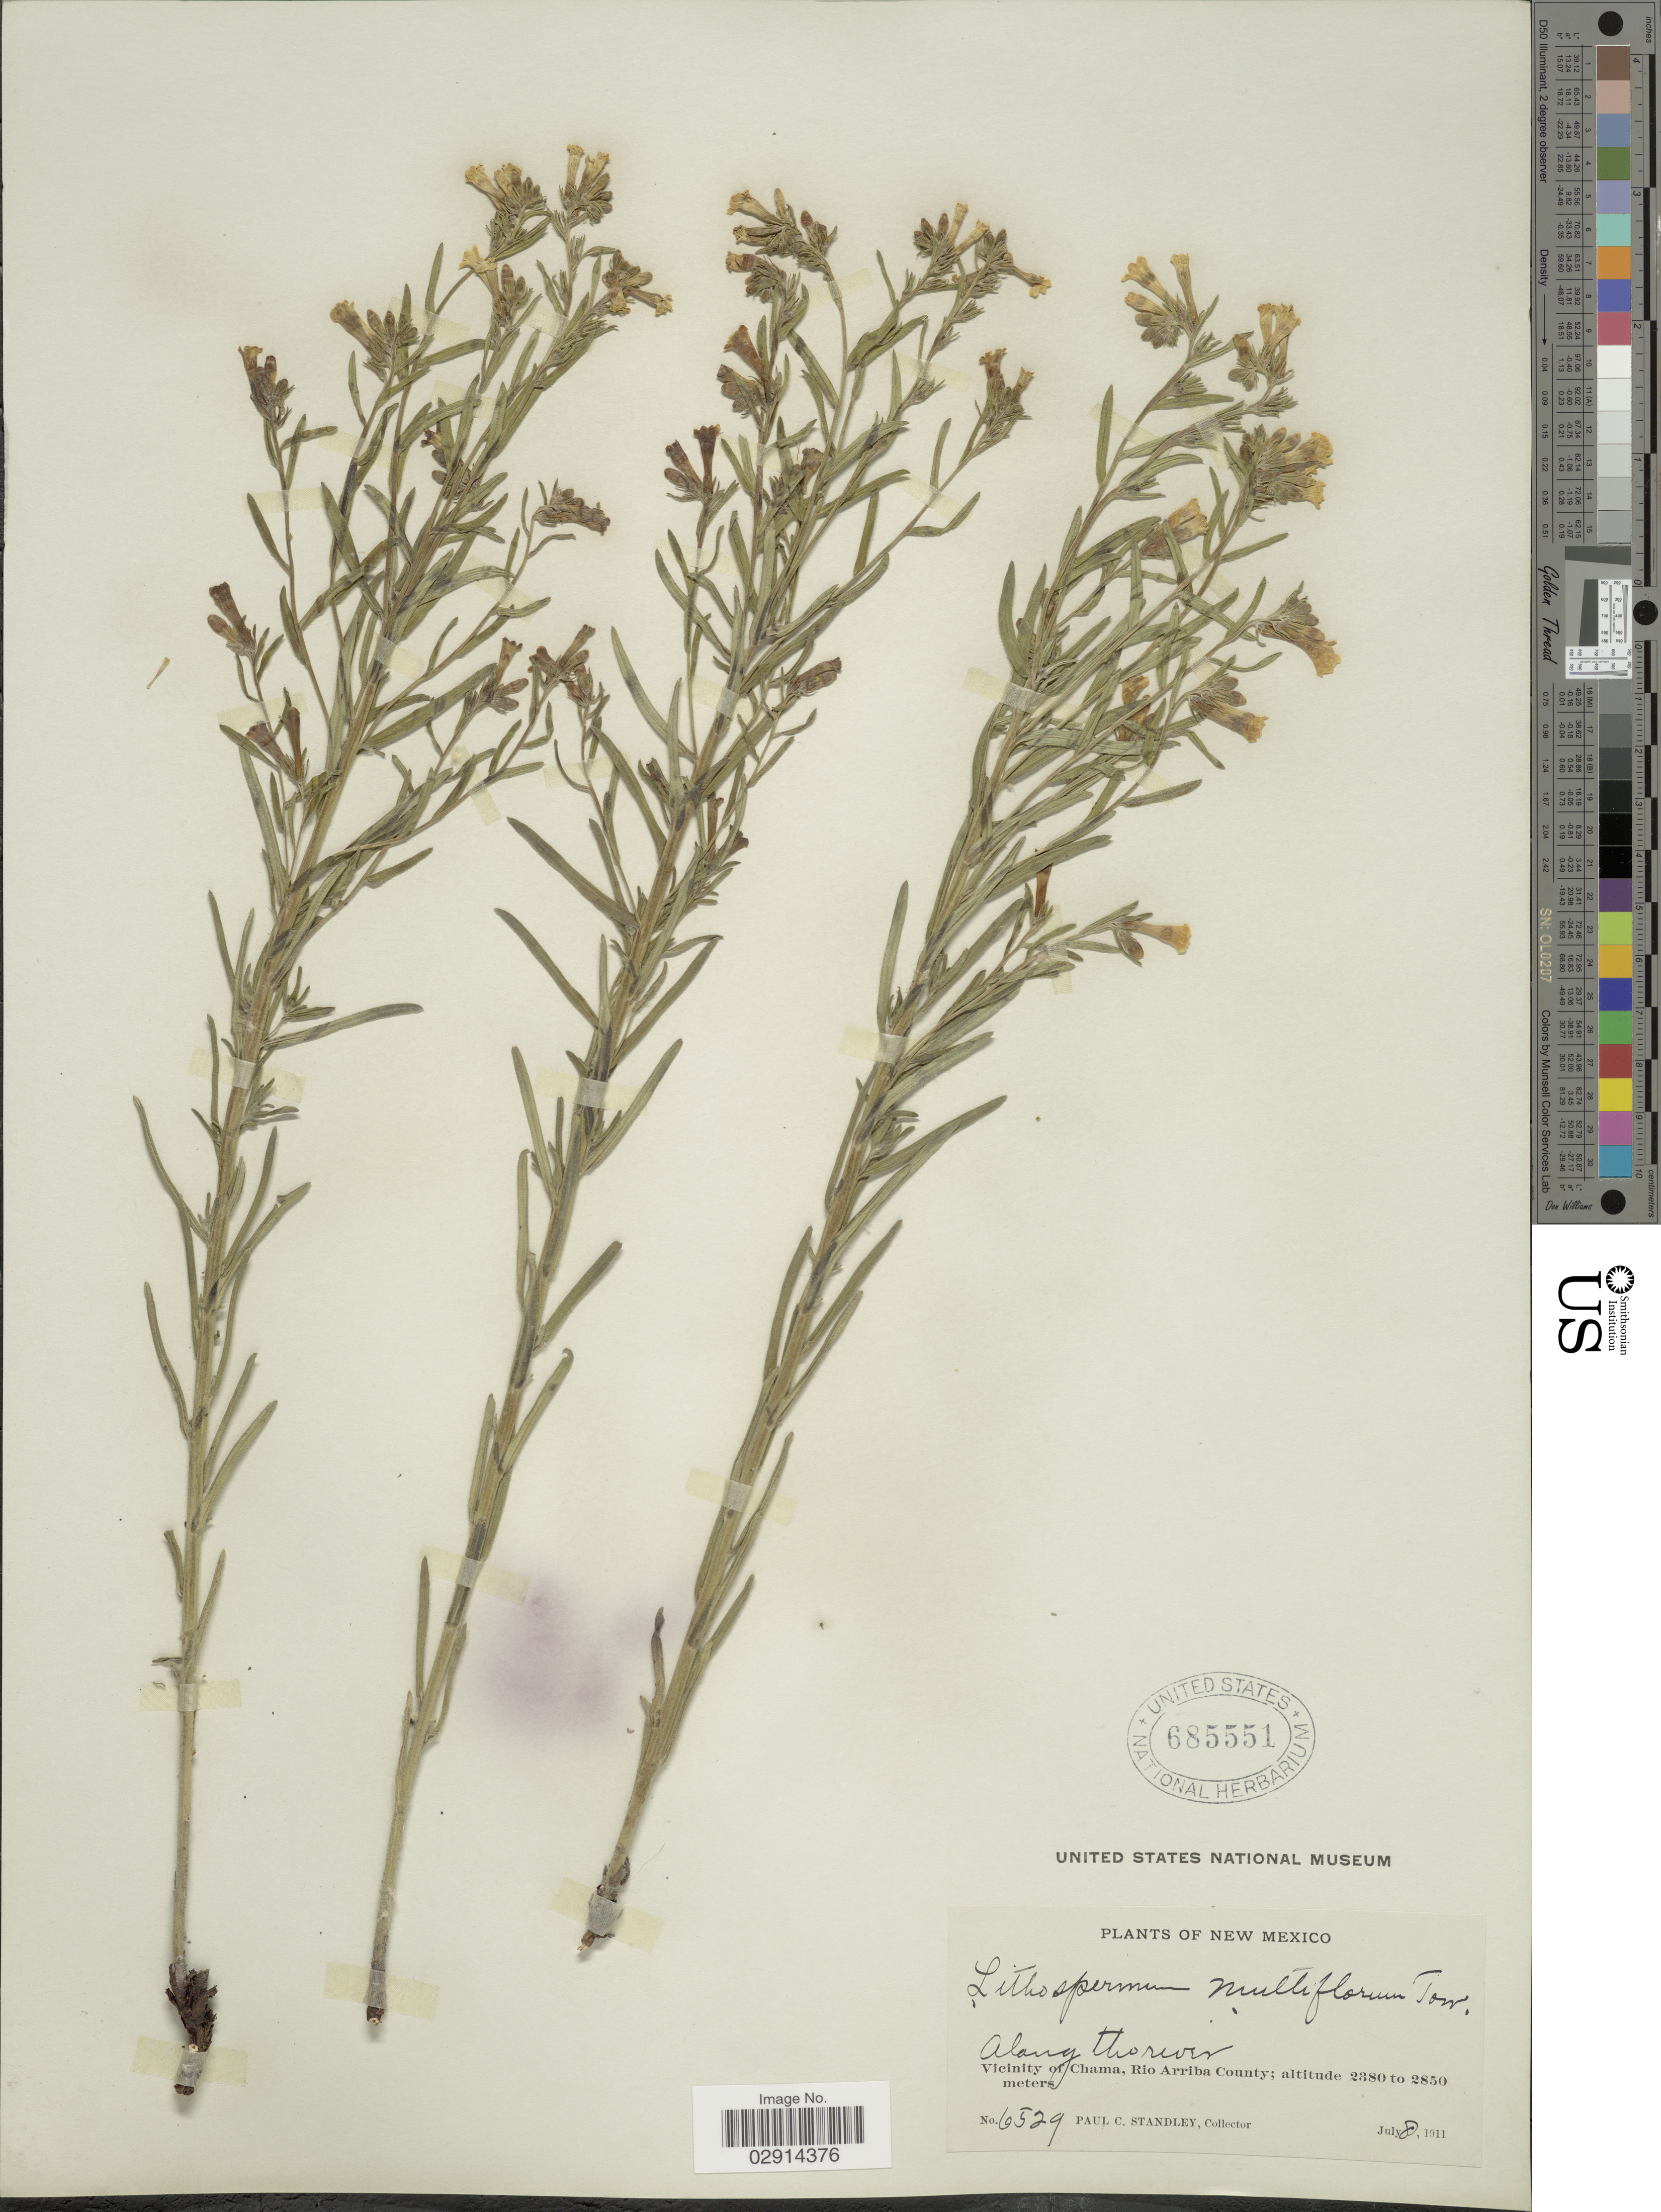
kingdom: Plantae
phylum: Tracheophyta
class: Magnoliopsida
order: Boraginales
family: Boraginaceae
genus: Lithospermum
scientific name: Lithospermum multiflorum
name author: Torr. ex A. Gray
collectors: P. C. Standley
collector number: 6529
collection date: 1911-07-08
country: United States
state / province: New Mexico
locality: Along the river. Vicinity of Chama, Rio Arriba County.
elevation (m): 2380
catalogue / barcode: US 685551